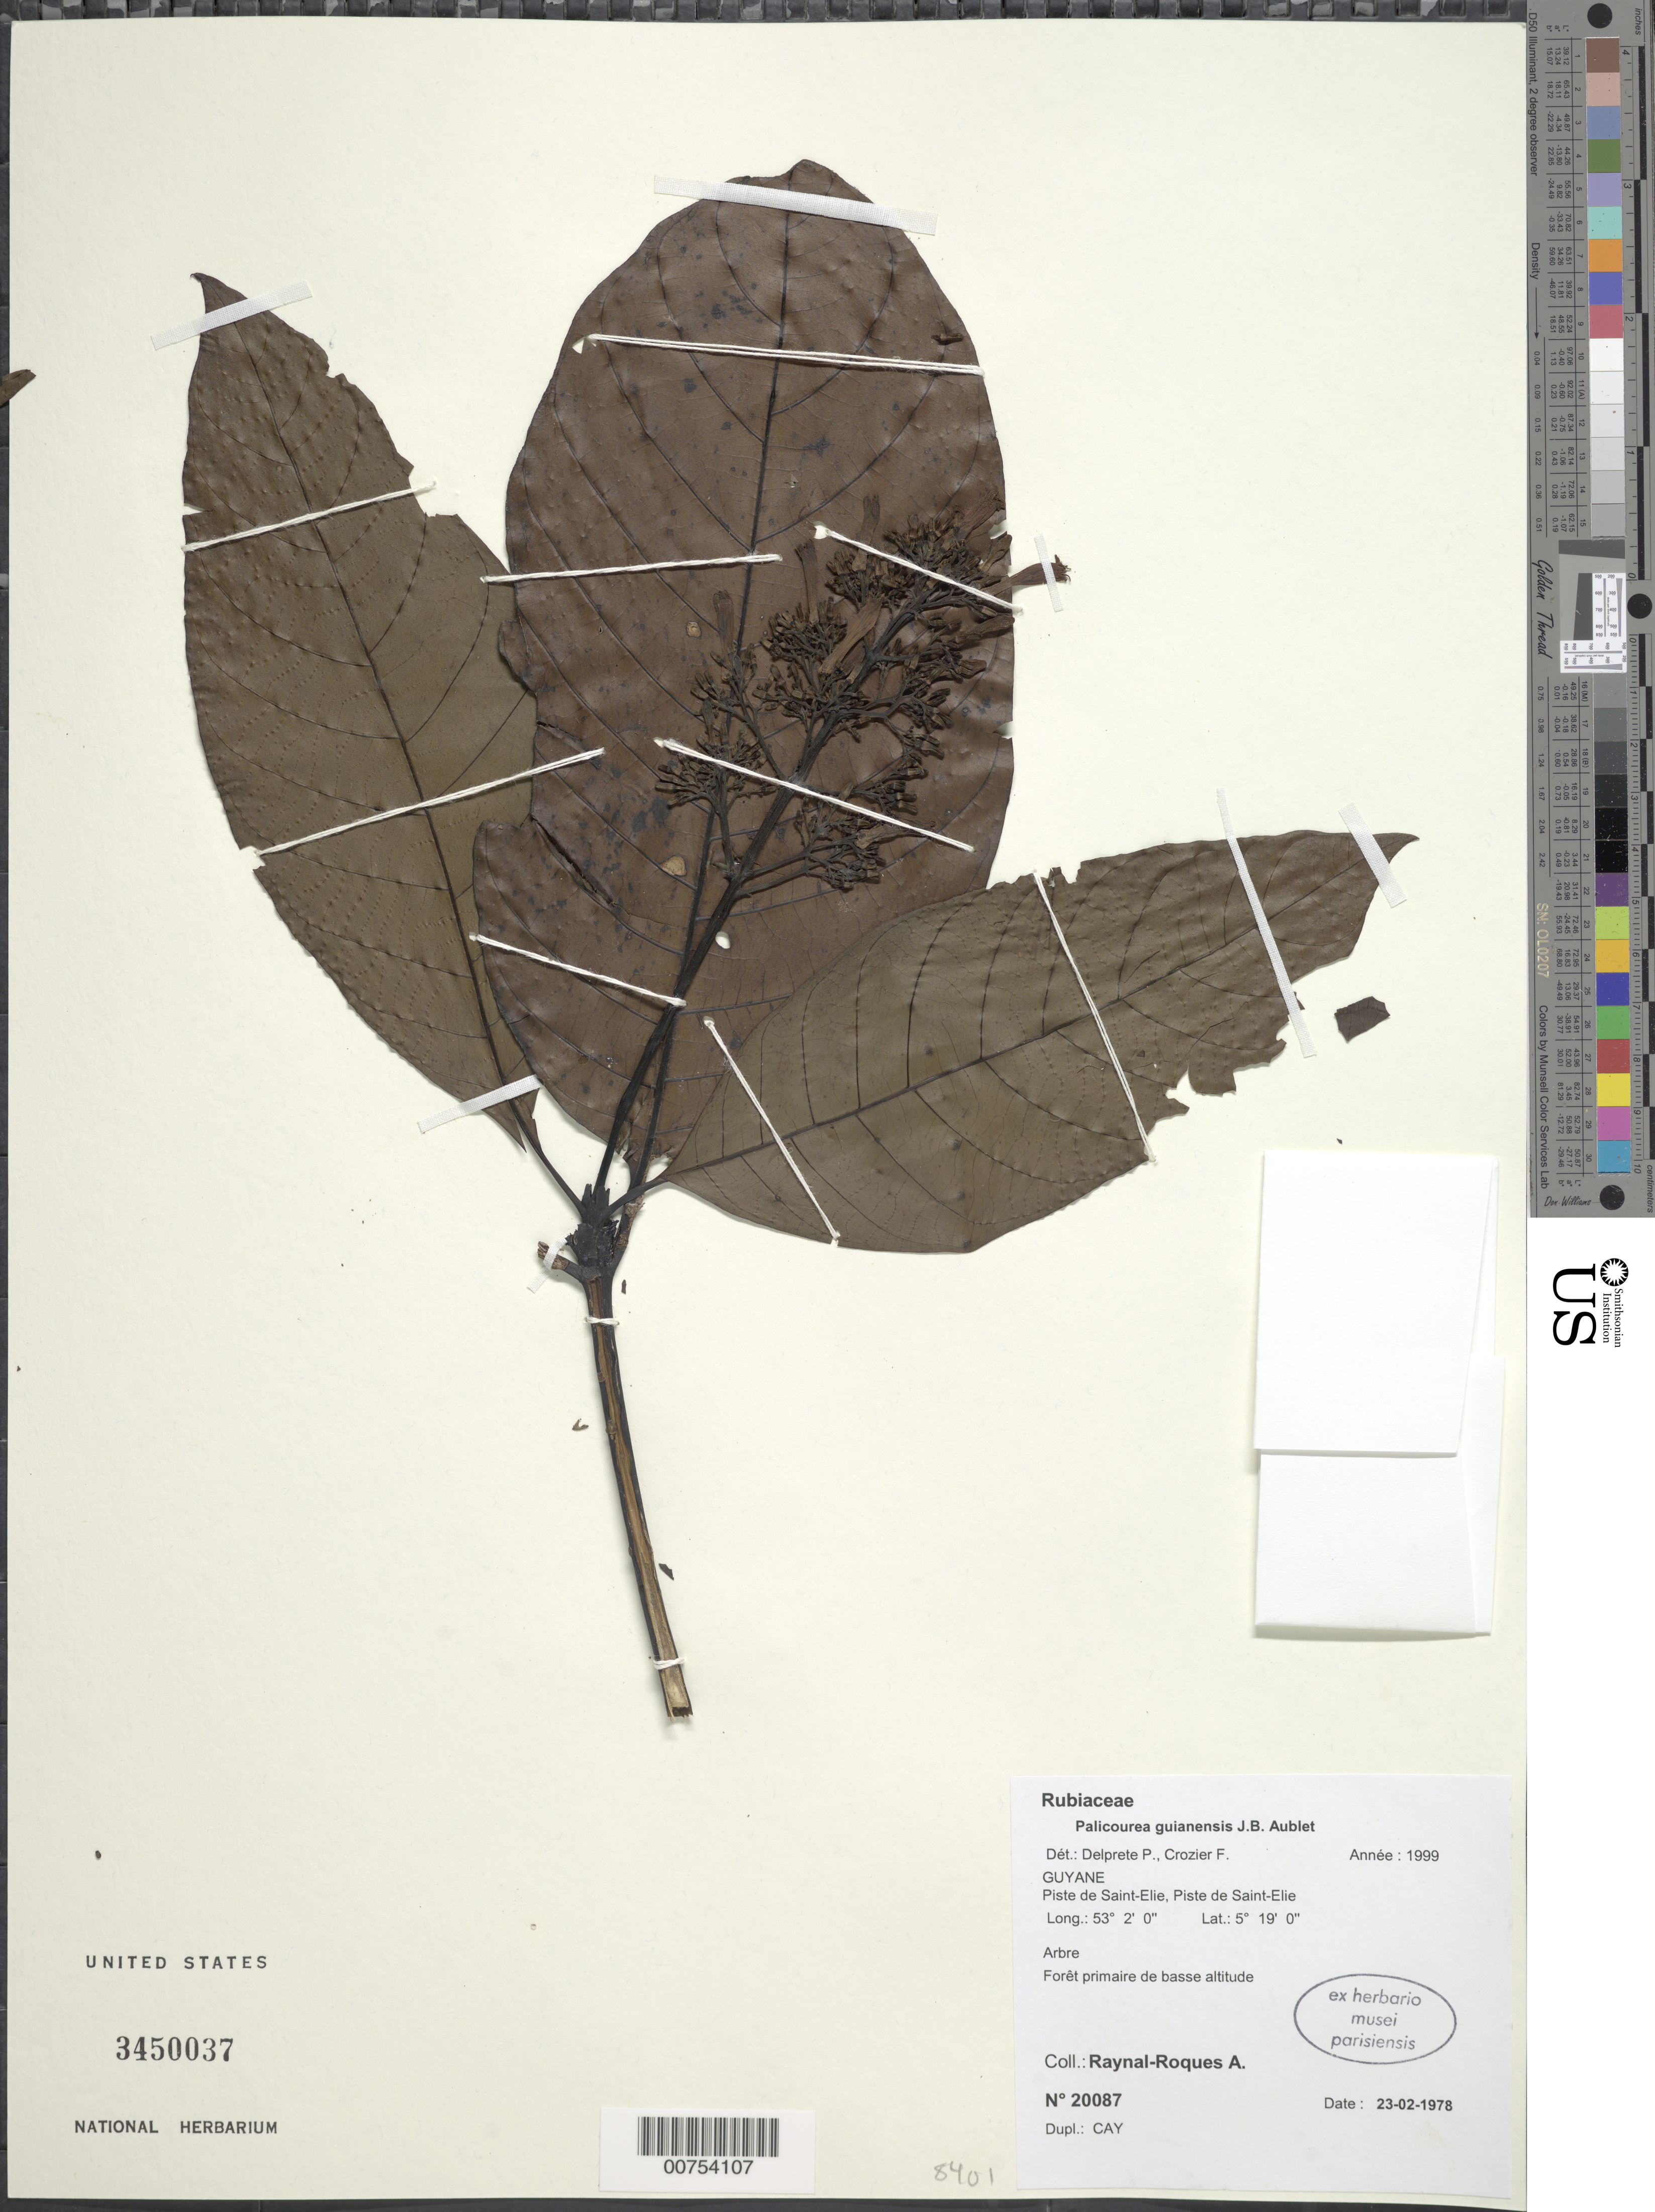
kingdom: Plantae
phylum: Tracheophyta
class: Magnoliopsida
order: Gentianales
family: Rubiaceae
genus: Palicourea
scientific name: Palicourea guianensis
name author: Aubl.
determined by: Delprete, P. G.; Crozier, F.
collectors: A. M. Raynal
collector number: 20087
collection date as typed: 23-Feb-78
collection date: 1978-02-23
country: French Guiana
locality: Piste de Saint-Élie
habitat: Low primary forest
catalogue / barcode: US 3450037